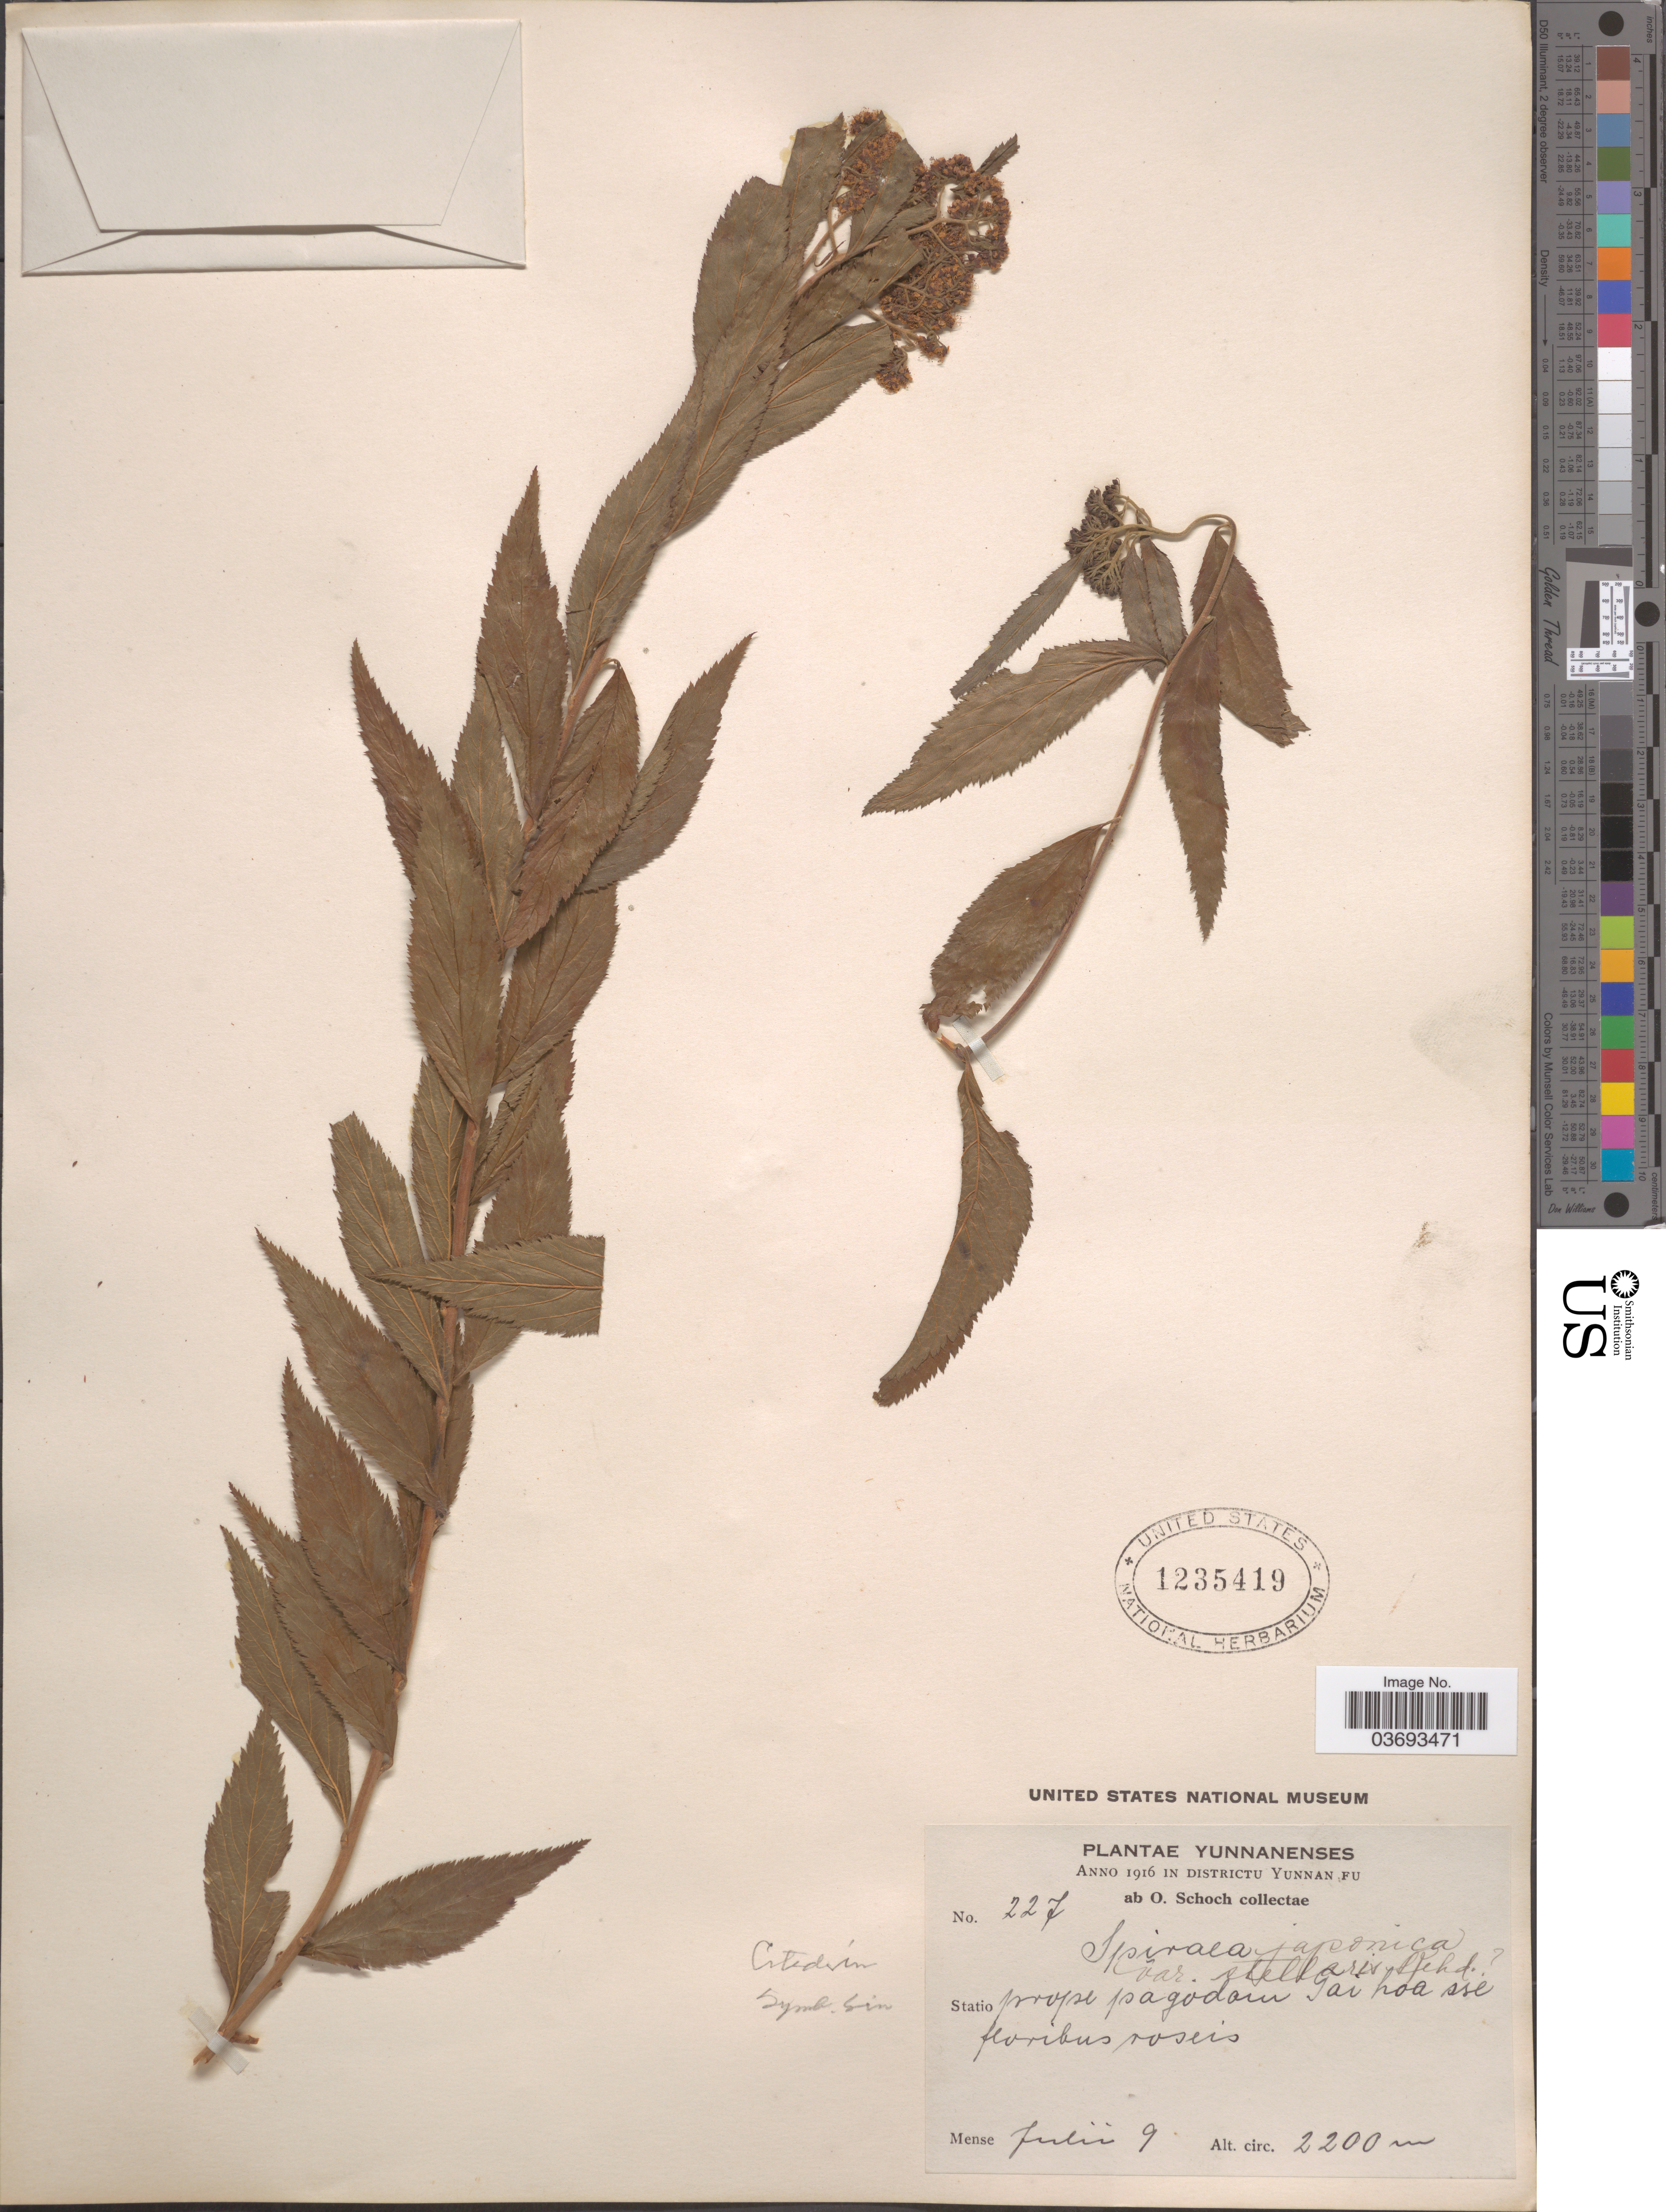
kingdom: Plantae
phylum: Tracheophyta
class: Magnoliopsida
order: Rosales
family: Rosaceae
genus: Spiraea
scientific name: Spiraea japonica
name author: L. f.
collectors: O. Schoch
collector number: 227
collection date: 1916-06-09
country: China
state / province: Yunnan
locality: In districtu Yunnan Fu. Statio prope pagodam Gai [interpreted] hoa ase [interpreted] floribus roseis.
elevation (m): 2200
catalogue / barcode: US 1235419